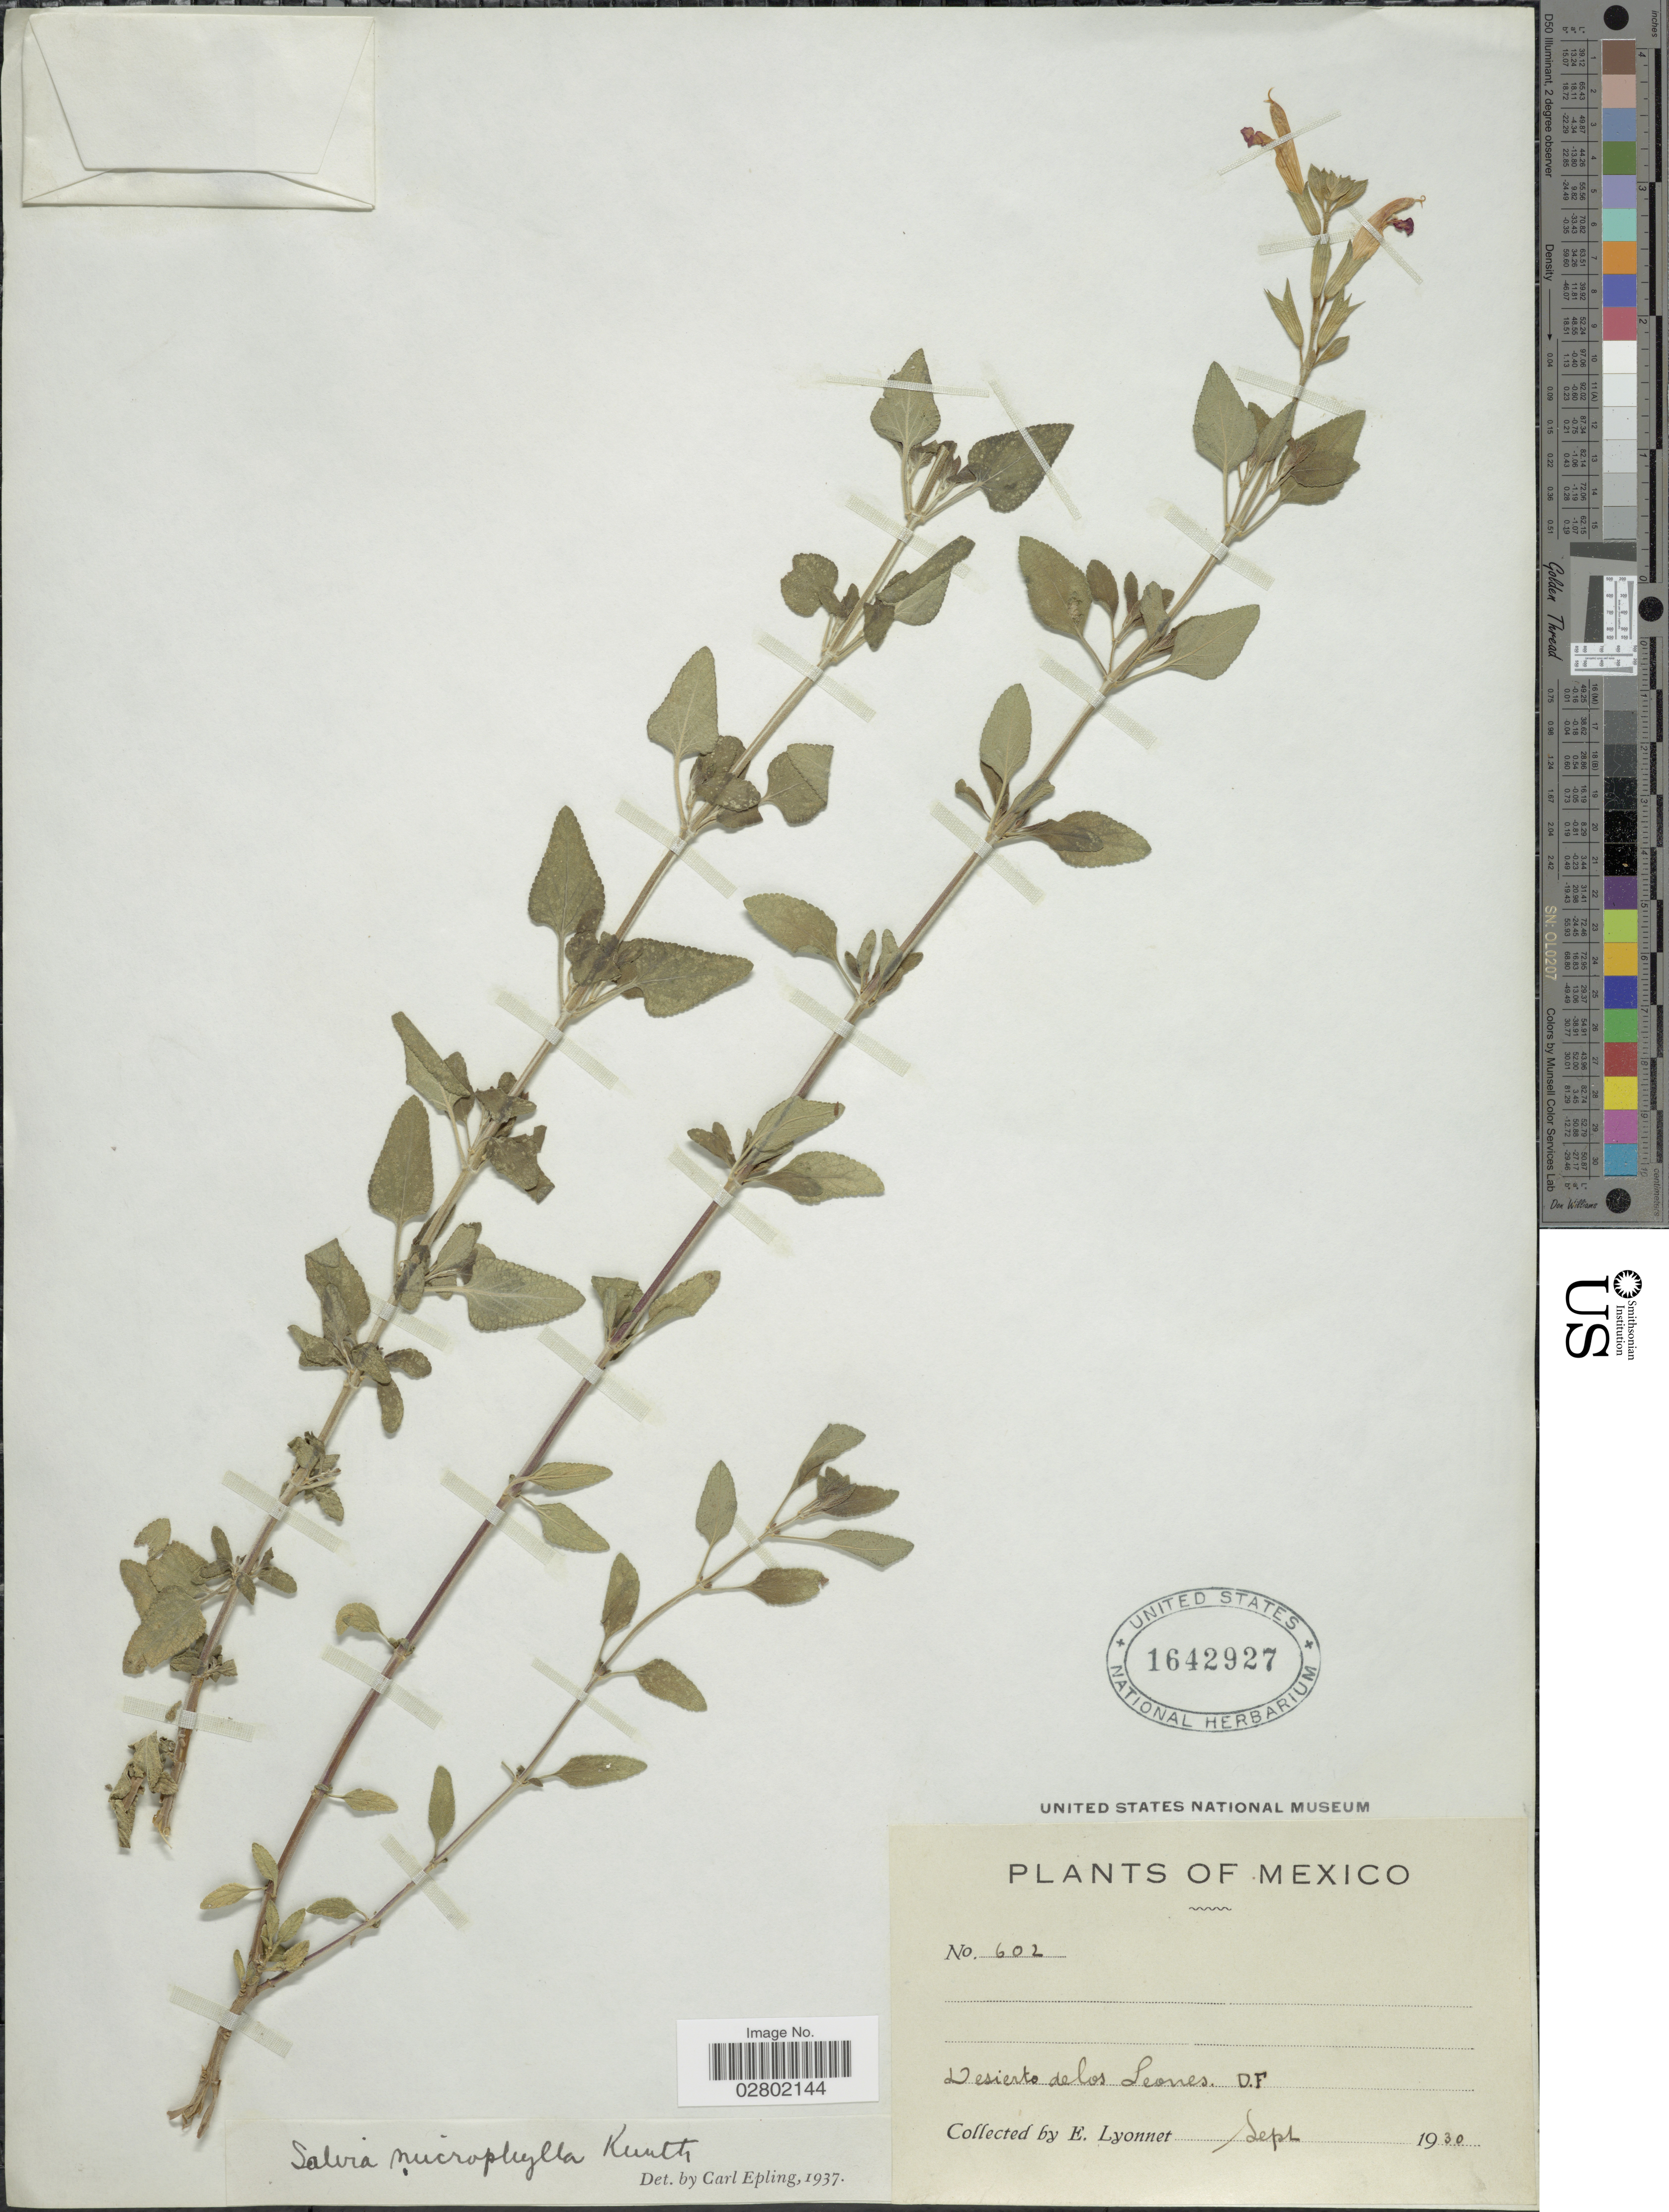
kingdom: Plantae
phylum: Tracheophyta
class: Magnoliopsida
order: Lamiales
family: Lamiaceae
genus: Salvia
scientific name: Salvia microphylla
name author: Kunth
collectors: E. Lyonnet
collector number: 602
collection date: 1930-09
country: Mexico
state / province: Distrito Federal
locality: Desierto de los Leones, D.F.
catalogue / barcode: US 1642927